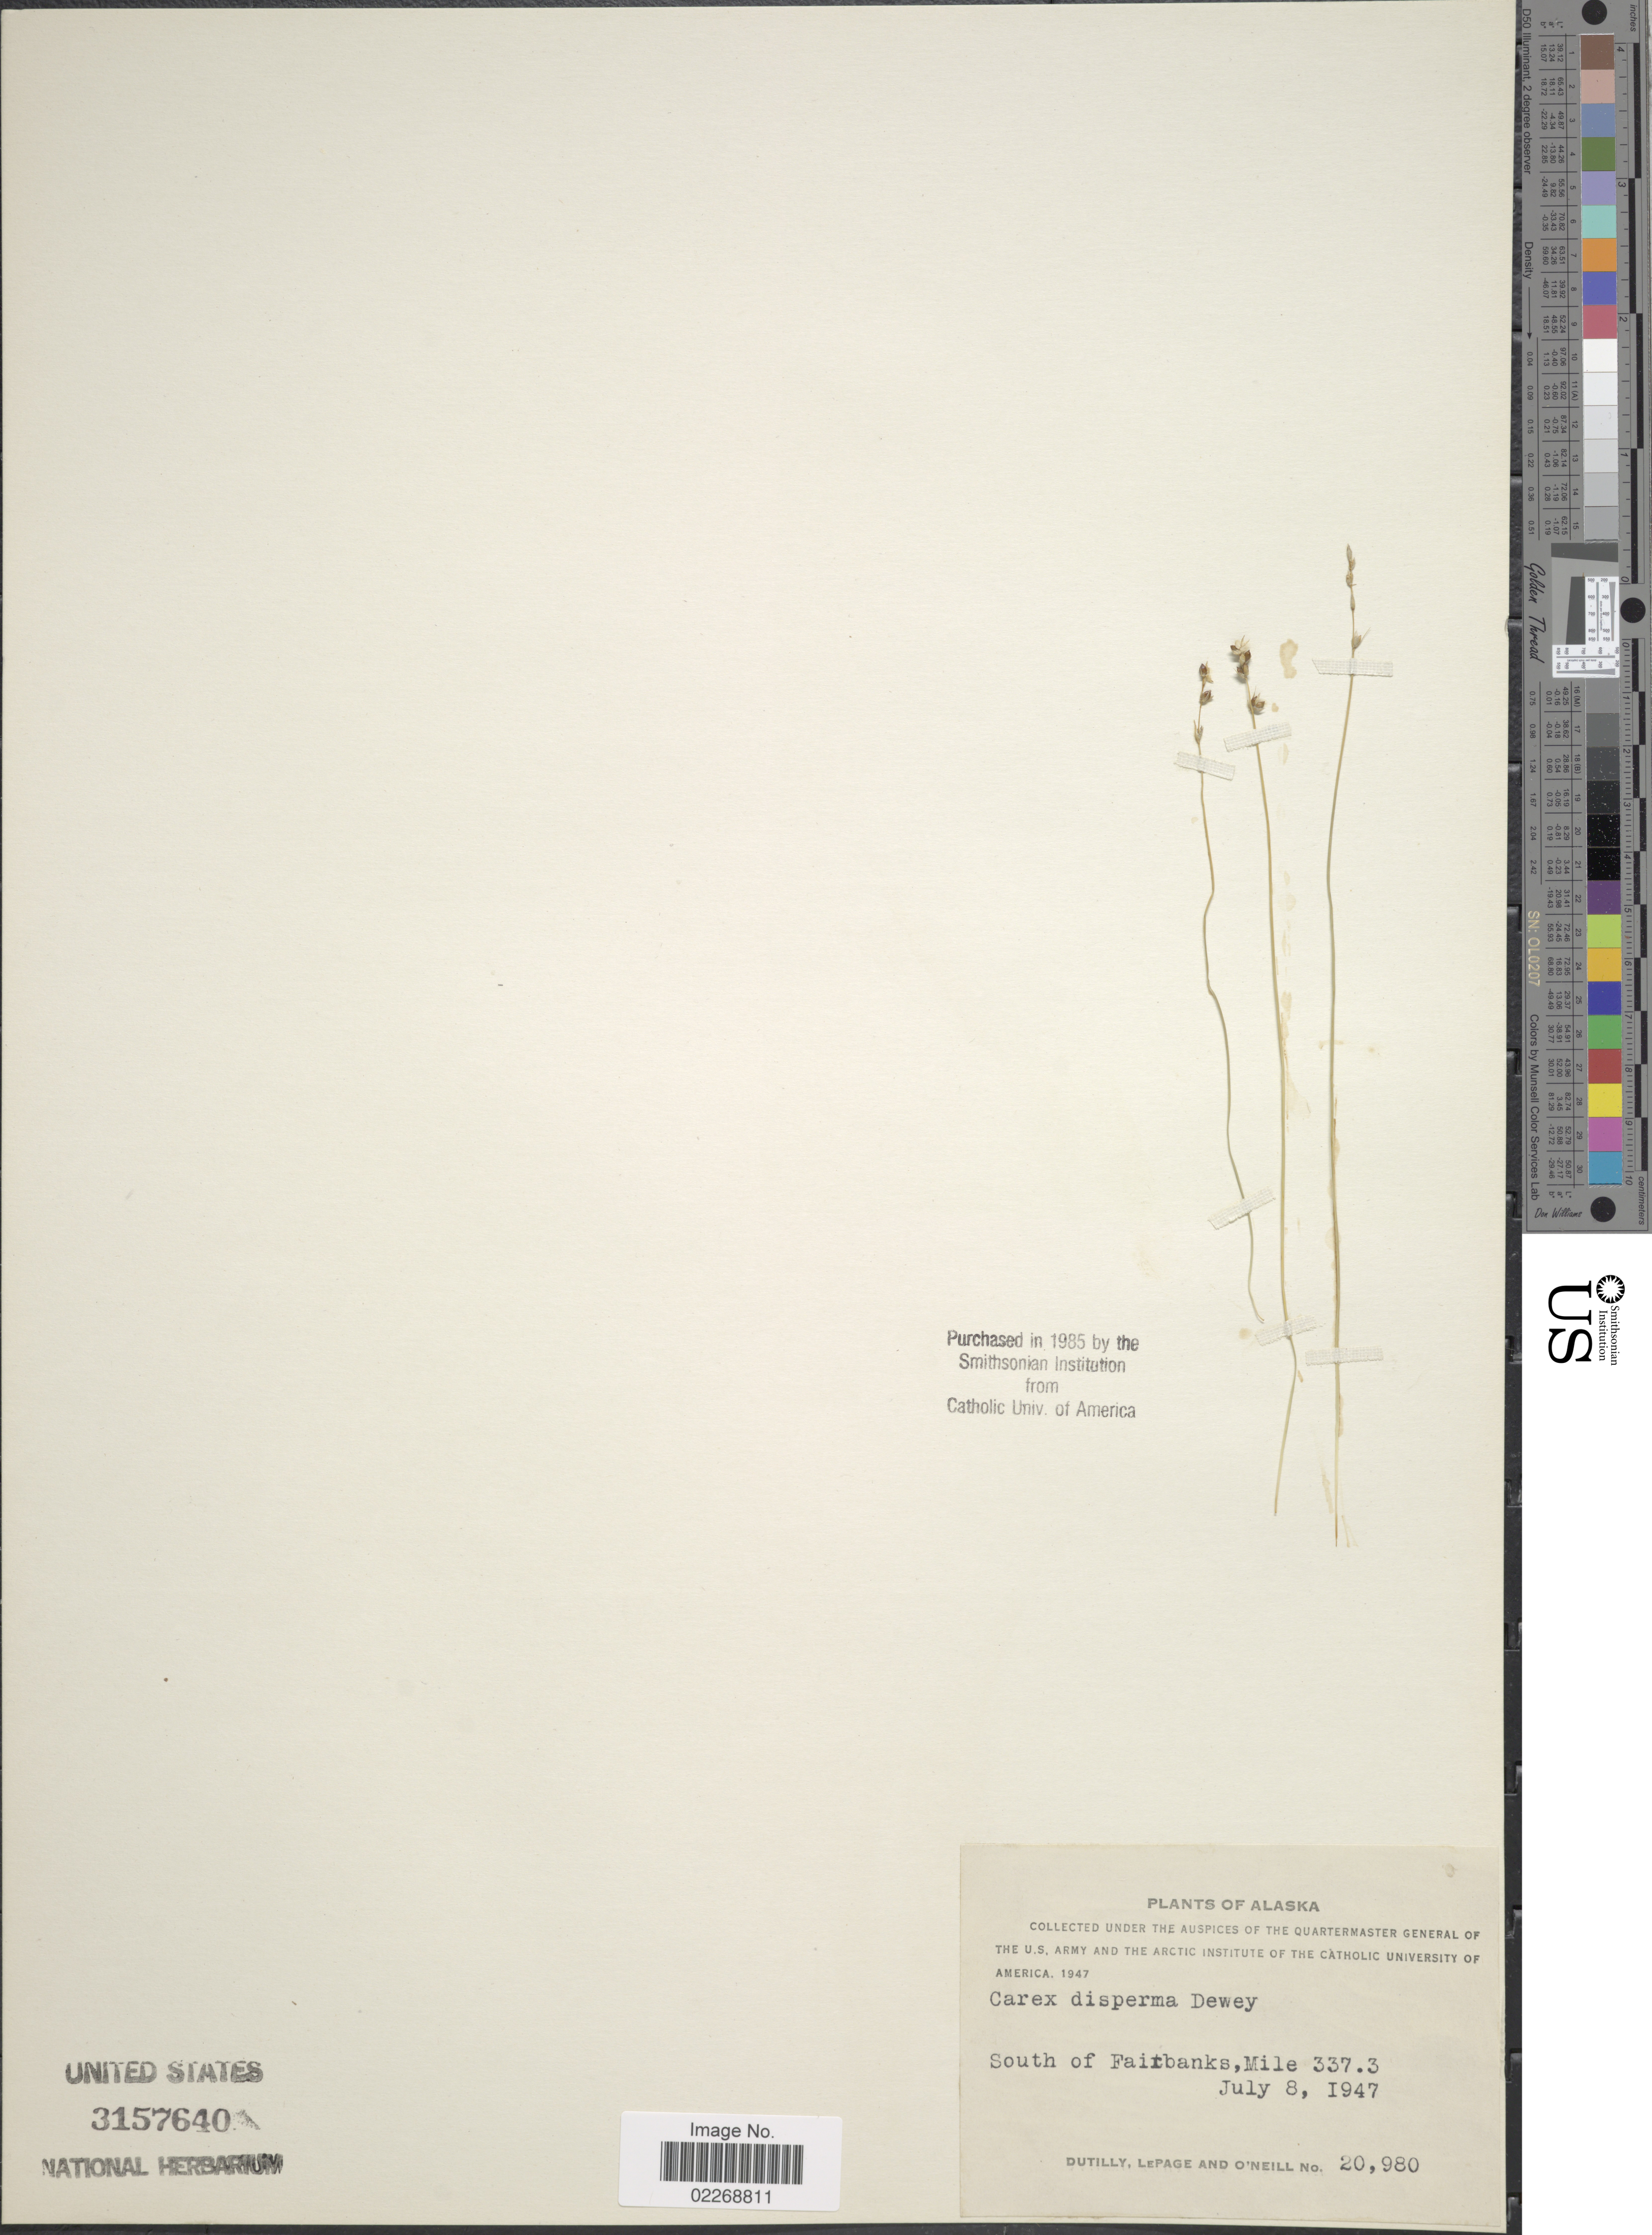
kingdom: Plantae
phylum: Tracheophyta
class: Liliopsida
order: Poales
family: Cyperaceae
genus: Carex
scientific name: Carex disperma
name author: Dewey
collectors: -. Dutilly, -. LePage & -. O'Neill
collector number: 20980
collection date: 1947-07-08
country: United States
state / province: Alaska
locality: South of Fairbanks, Mile 337.3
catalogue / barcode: US 3157640